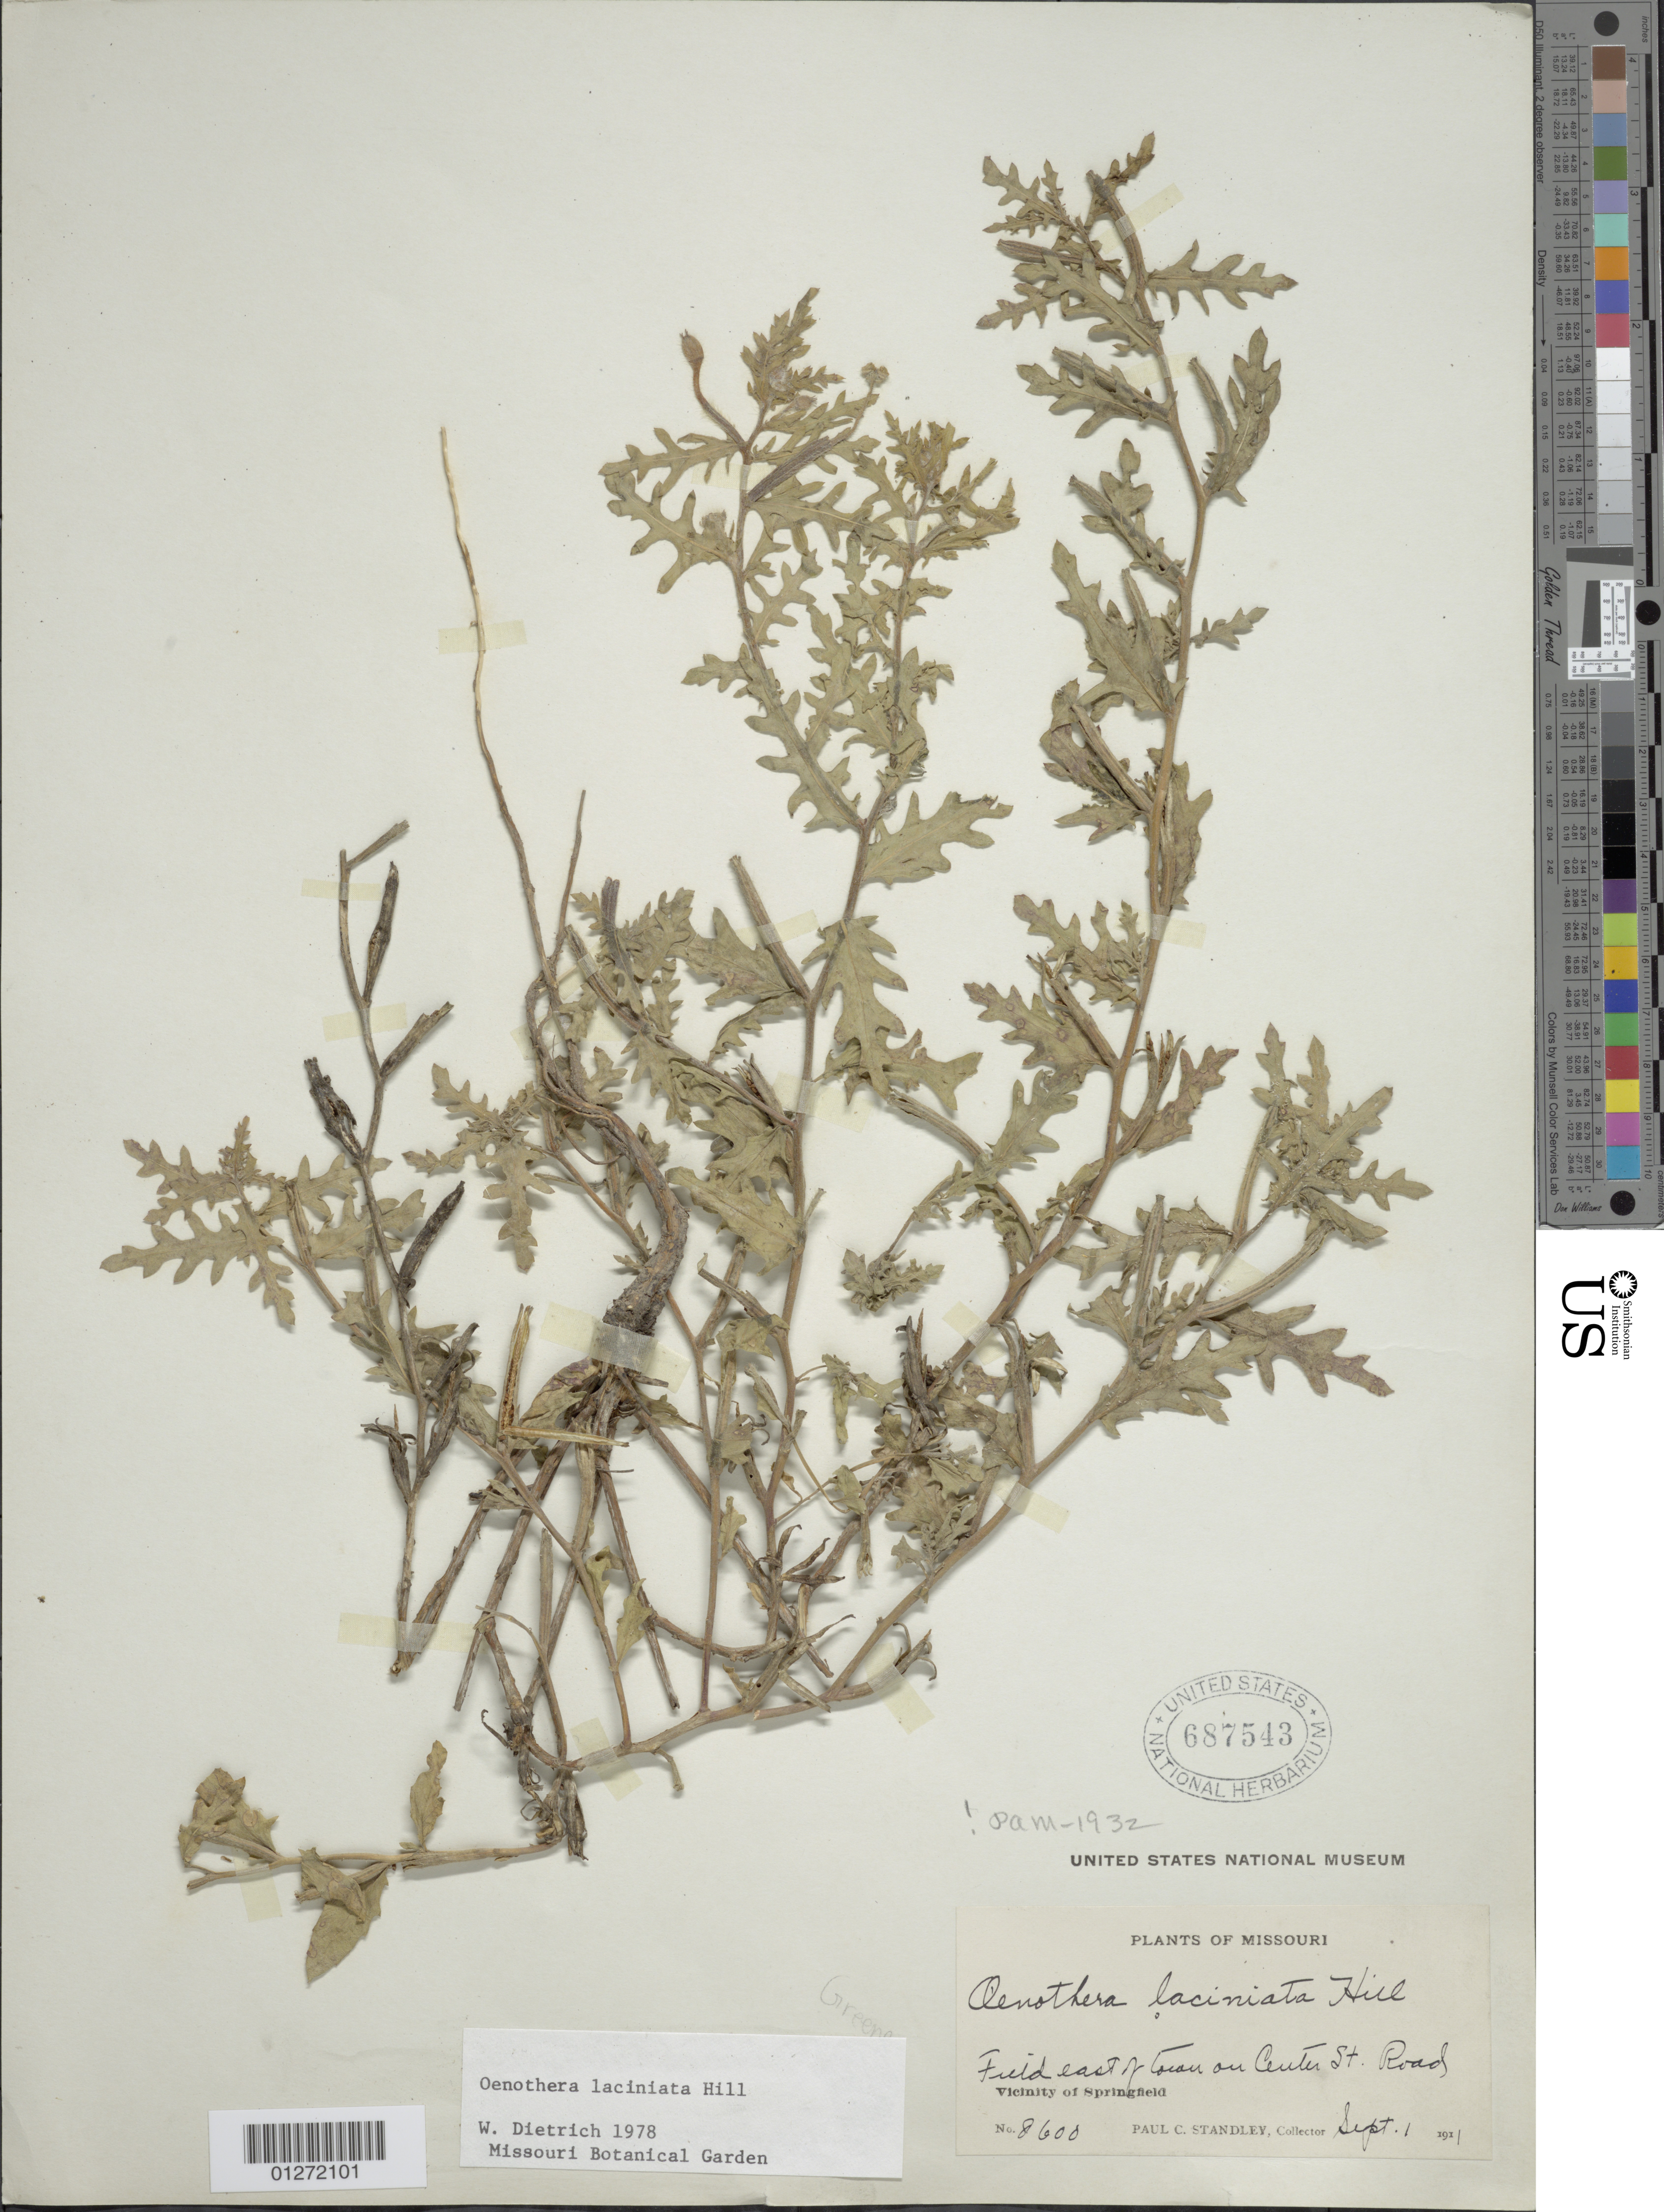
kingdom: Plantae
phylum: Tracheophyta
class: Magnoliopsida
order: Myrtales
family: Onagraceae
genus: Oenothera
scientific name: Oenothera laciniata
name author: Hill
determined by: Dietrich, W.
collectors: P. C. Standley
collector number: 8600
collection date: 1911-09-01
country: United States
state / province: Missouri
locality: East of Tocou au Ceutu St. Road. Vicinity of Springfield.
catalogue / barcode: US 687543